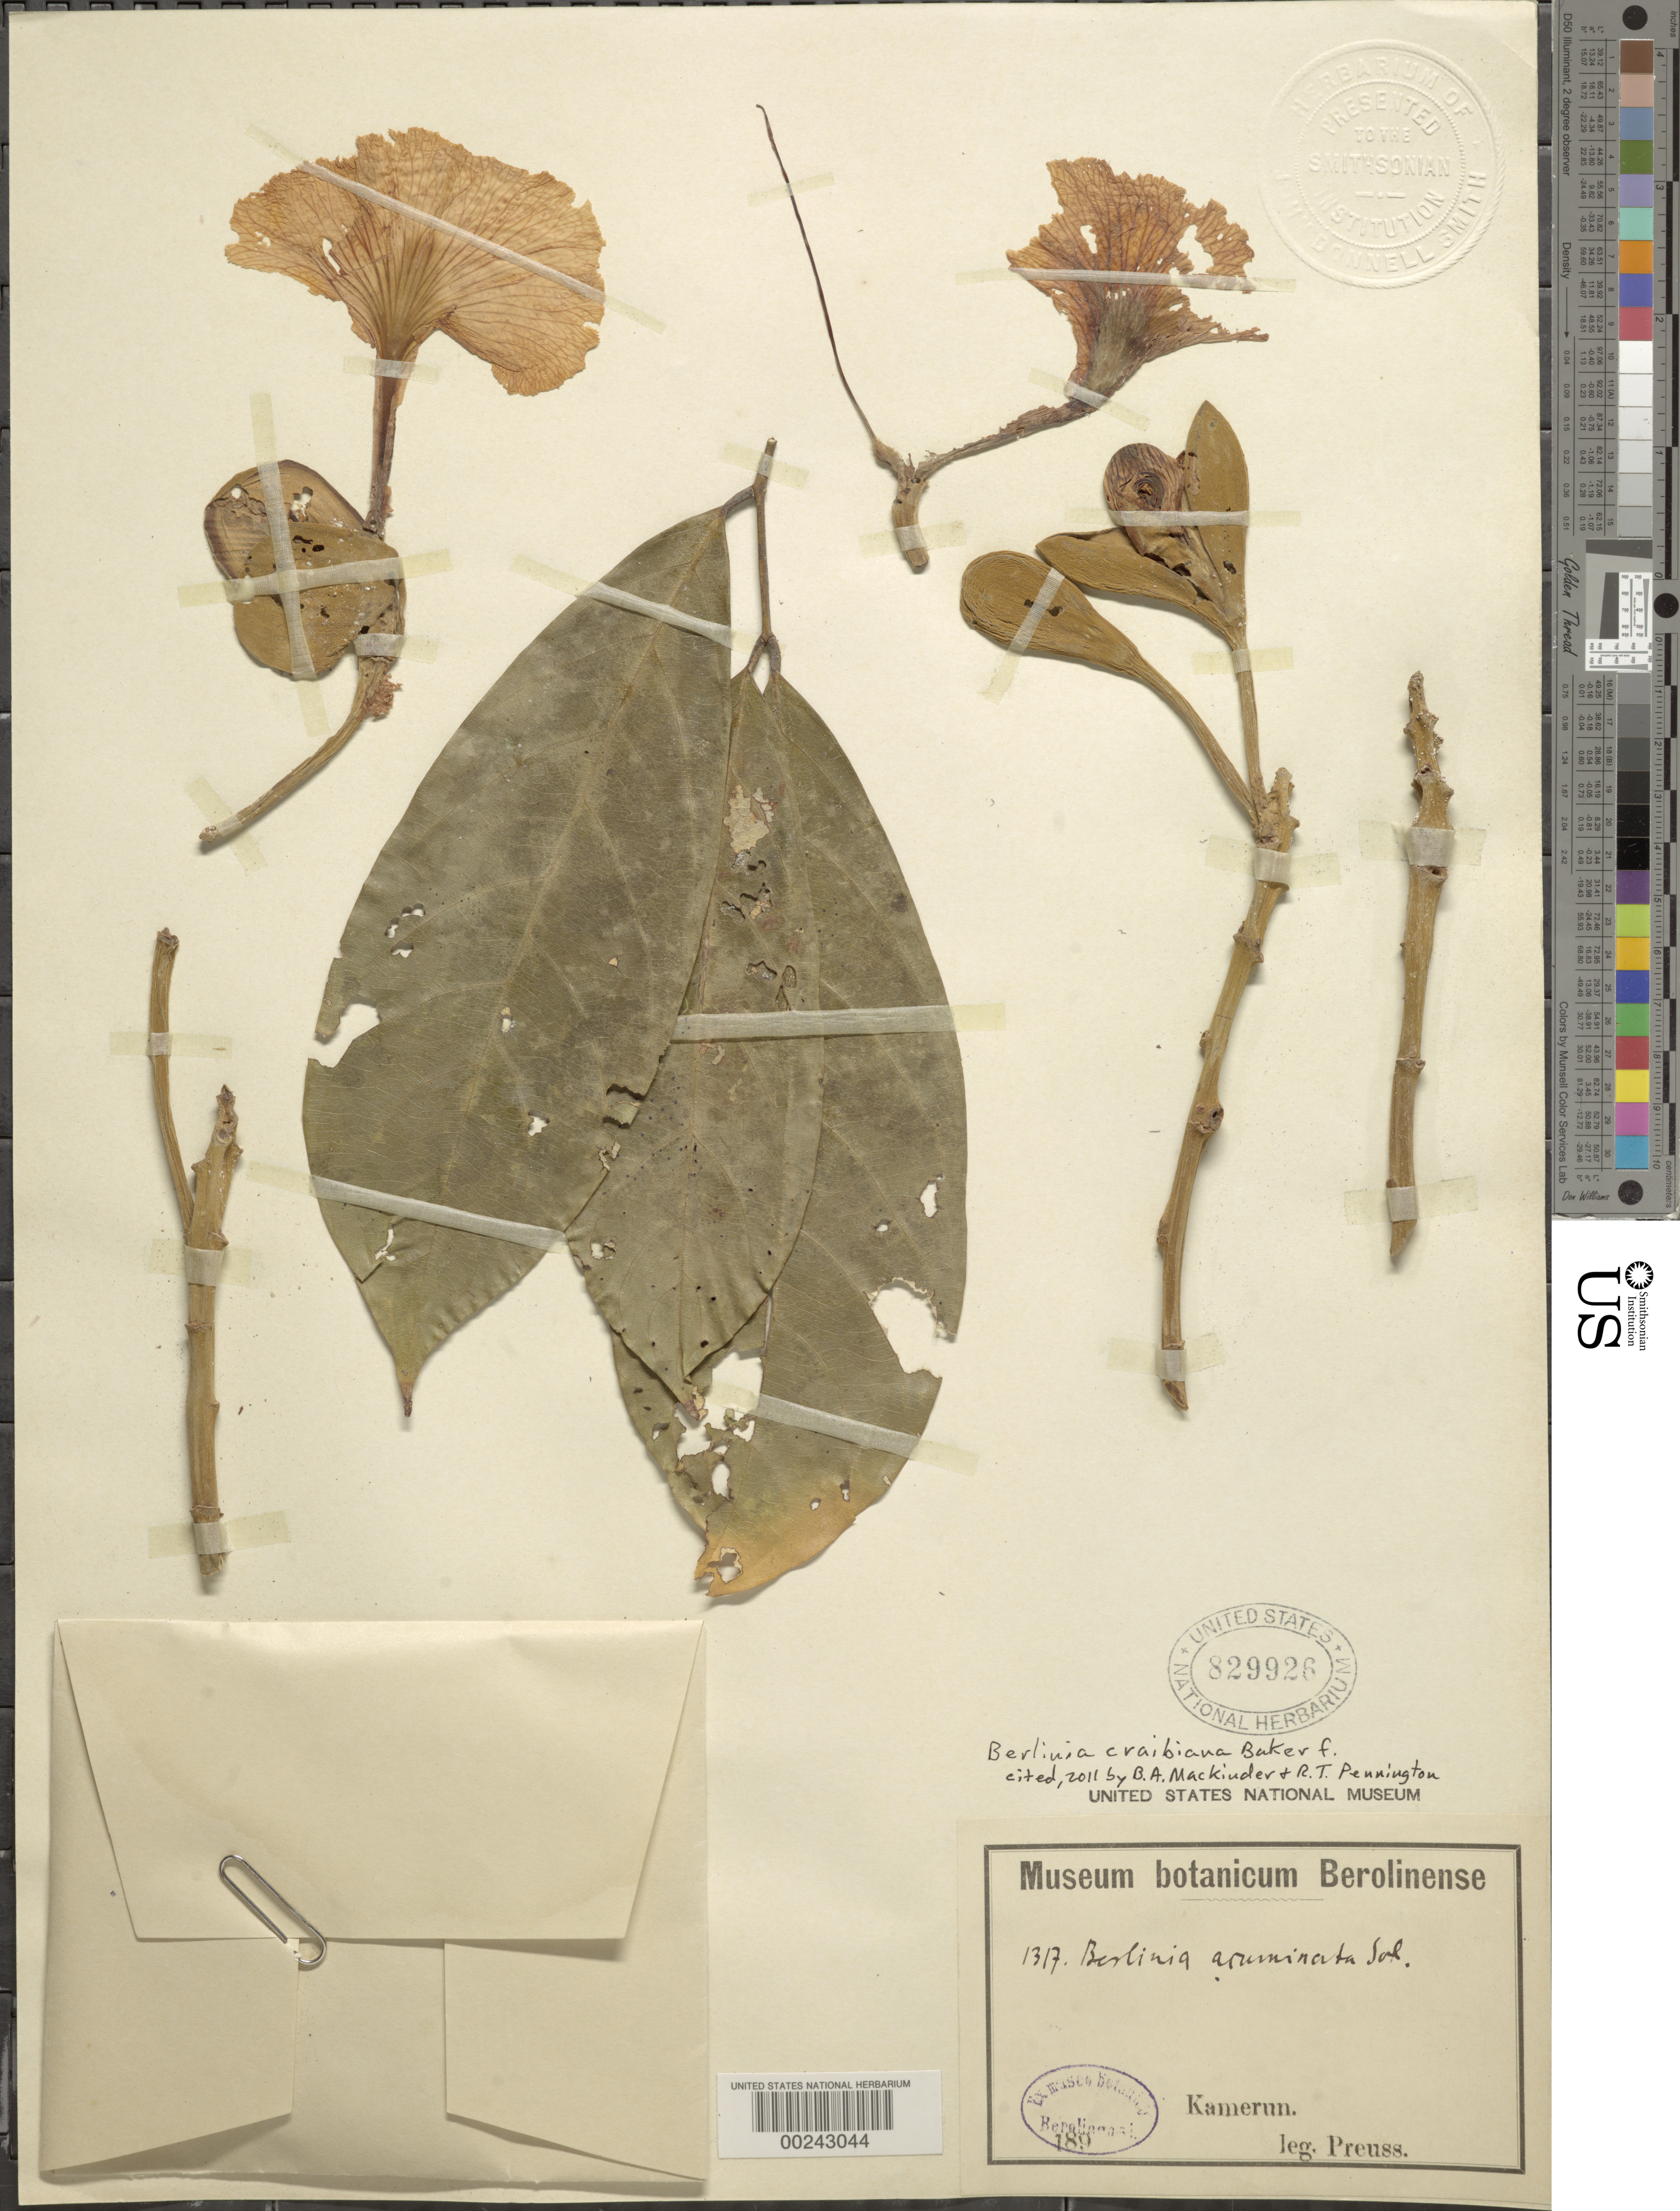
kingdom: Plantae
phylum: Tracheophyta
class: Magnoliopsida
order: Fabales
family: Fabaceae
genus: Berlinia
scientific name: Berlinia craibiana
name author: Baker f.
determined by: Smith, Stephen F., (US), NMNH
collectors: P. Preuss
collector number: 1317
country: Cameroon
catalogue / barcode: US 829926